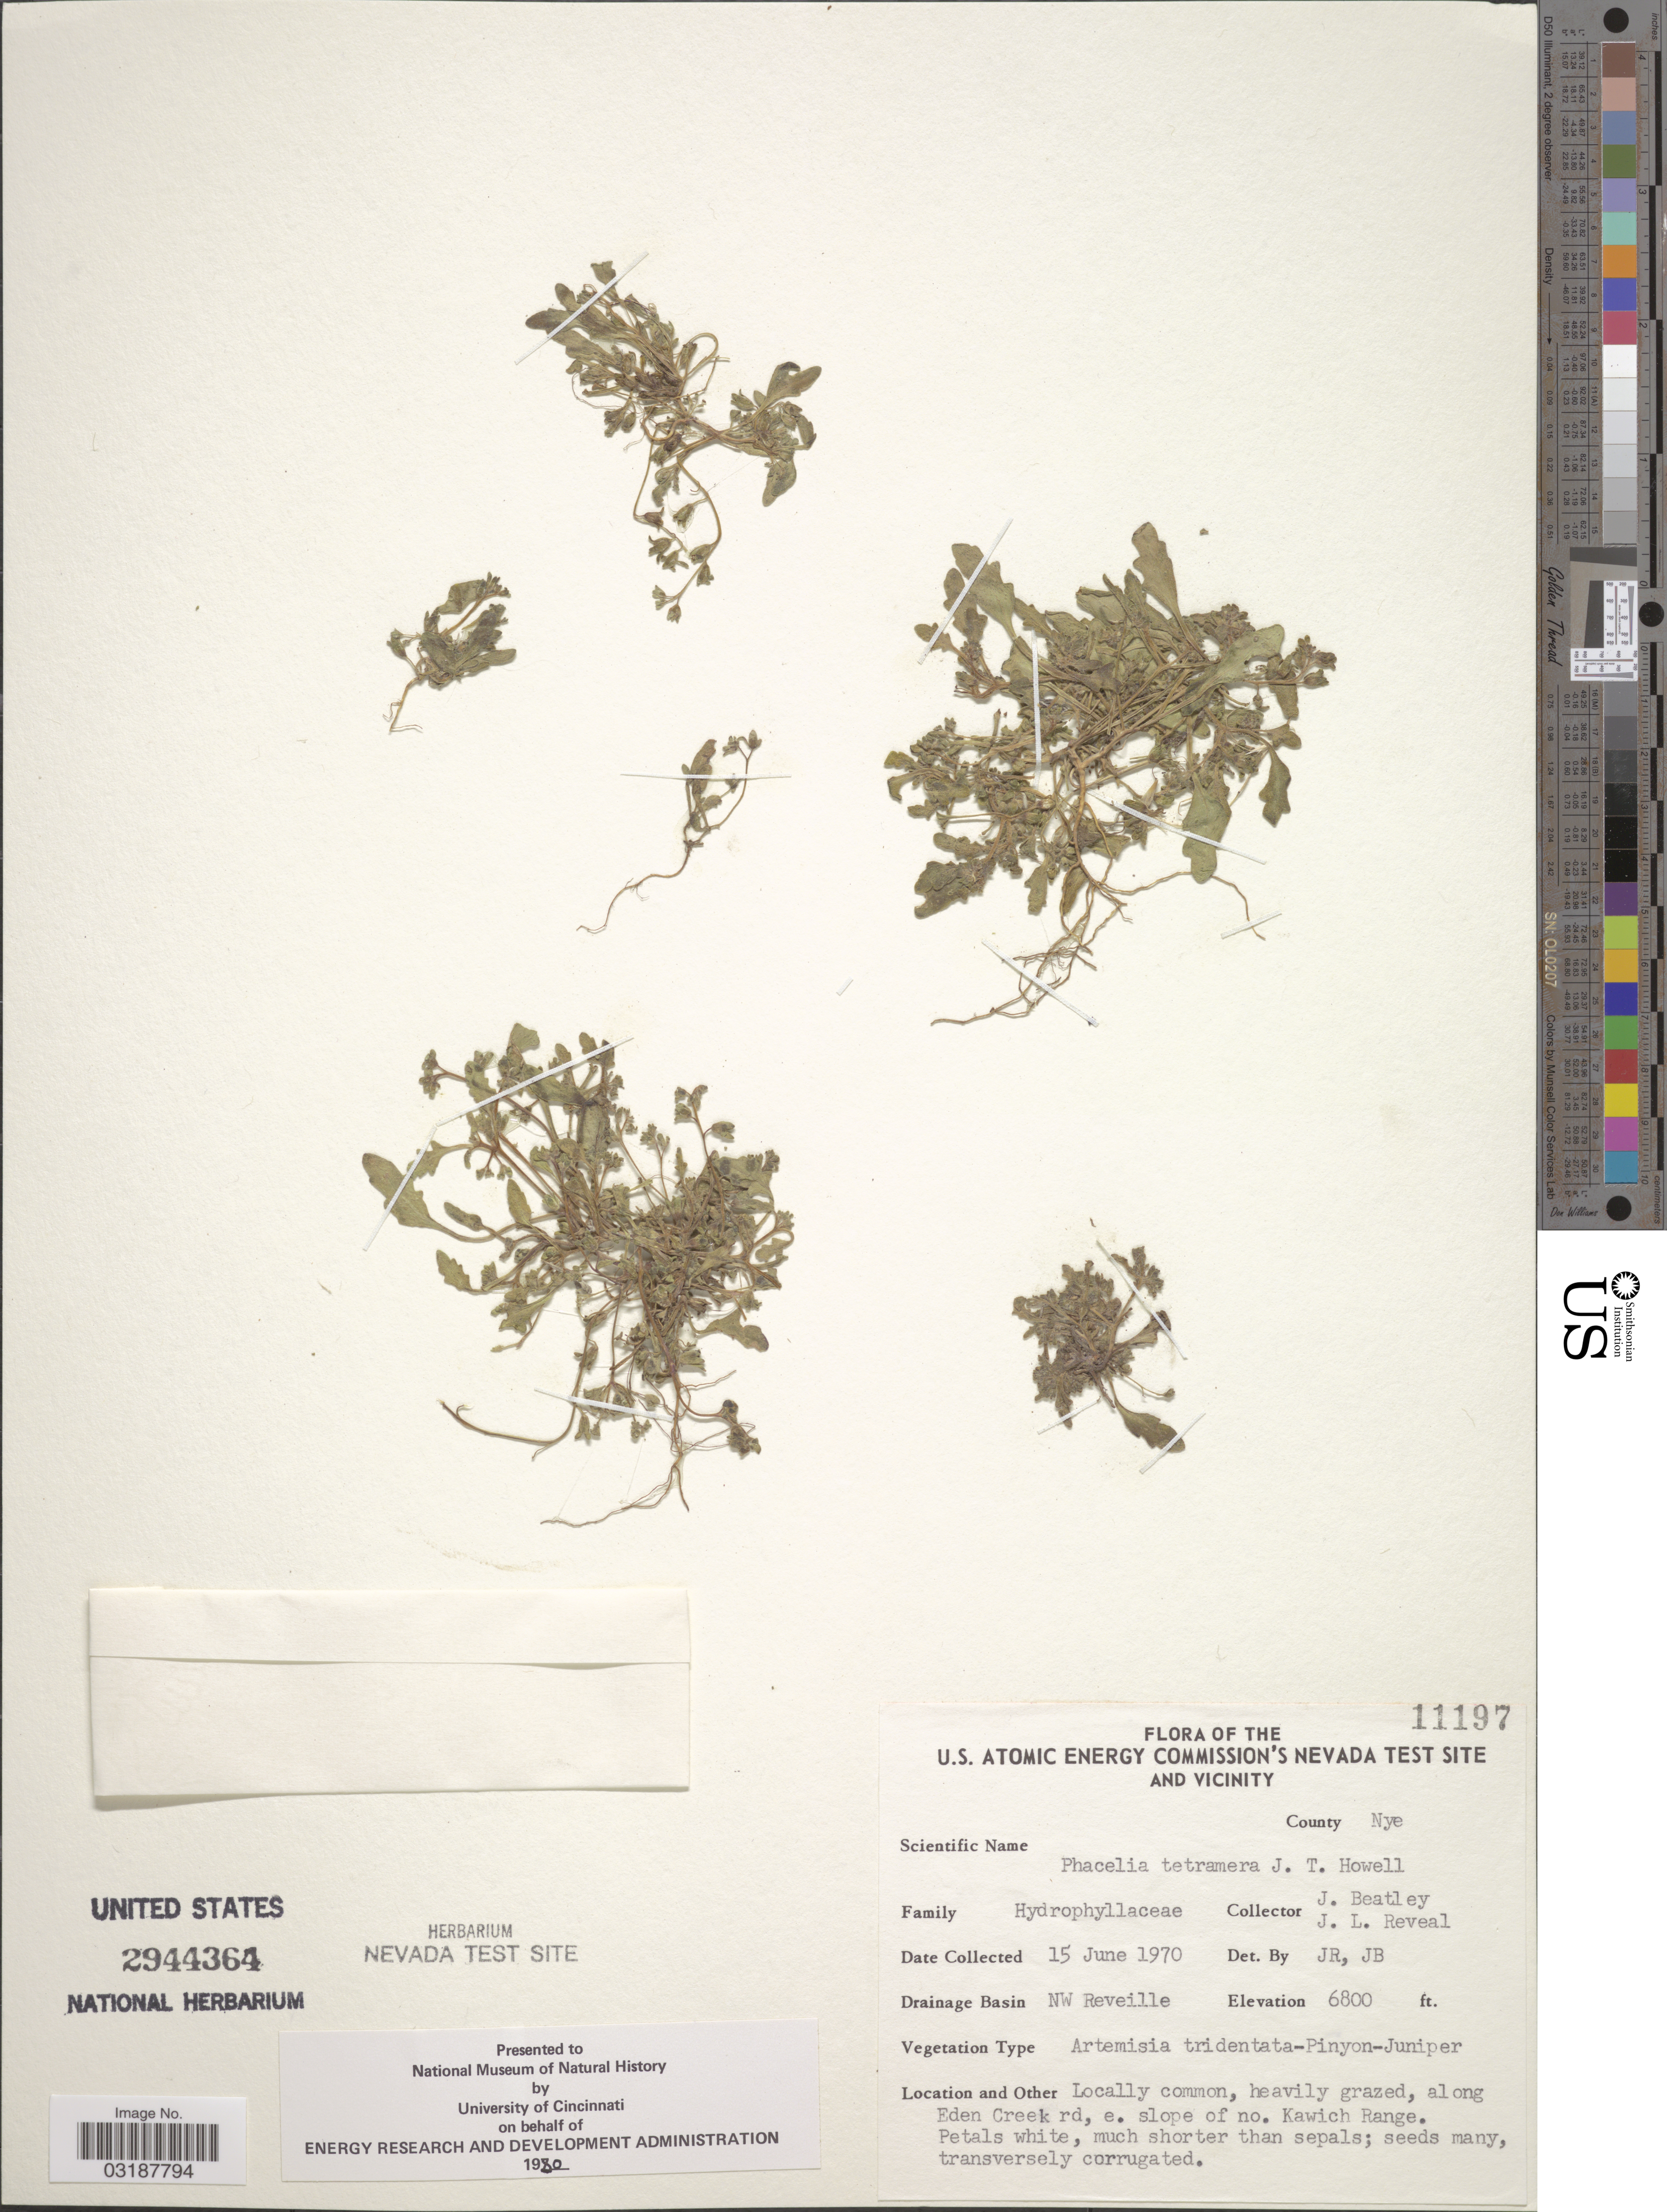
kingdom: Plantae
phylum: Tracheophyta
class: Magnoliopsida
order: Boraginales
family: Hydrophyllaceae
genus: Phacelia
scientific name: Phacelia tetramera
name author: J.T. Howell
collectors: J. C. Beatley & J. L. Reveal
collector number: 11197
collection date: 1970-06-15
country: United States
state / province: Nevada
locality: The U.S. Atomic Energy Commission's Nevada Test Site And Vicinity, County Nye. Drainage Basin NW Reveille, Locally common, heavily grazed, along Eden Creek rd., e. slope of no. Kawich Range.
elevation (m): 2073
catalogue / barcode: US 2944364